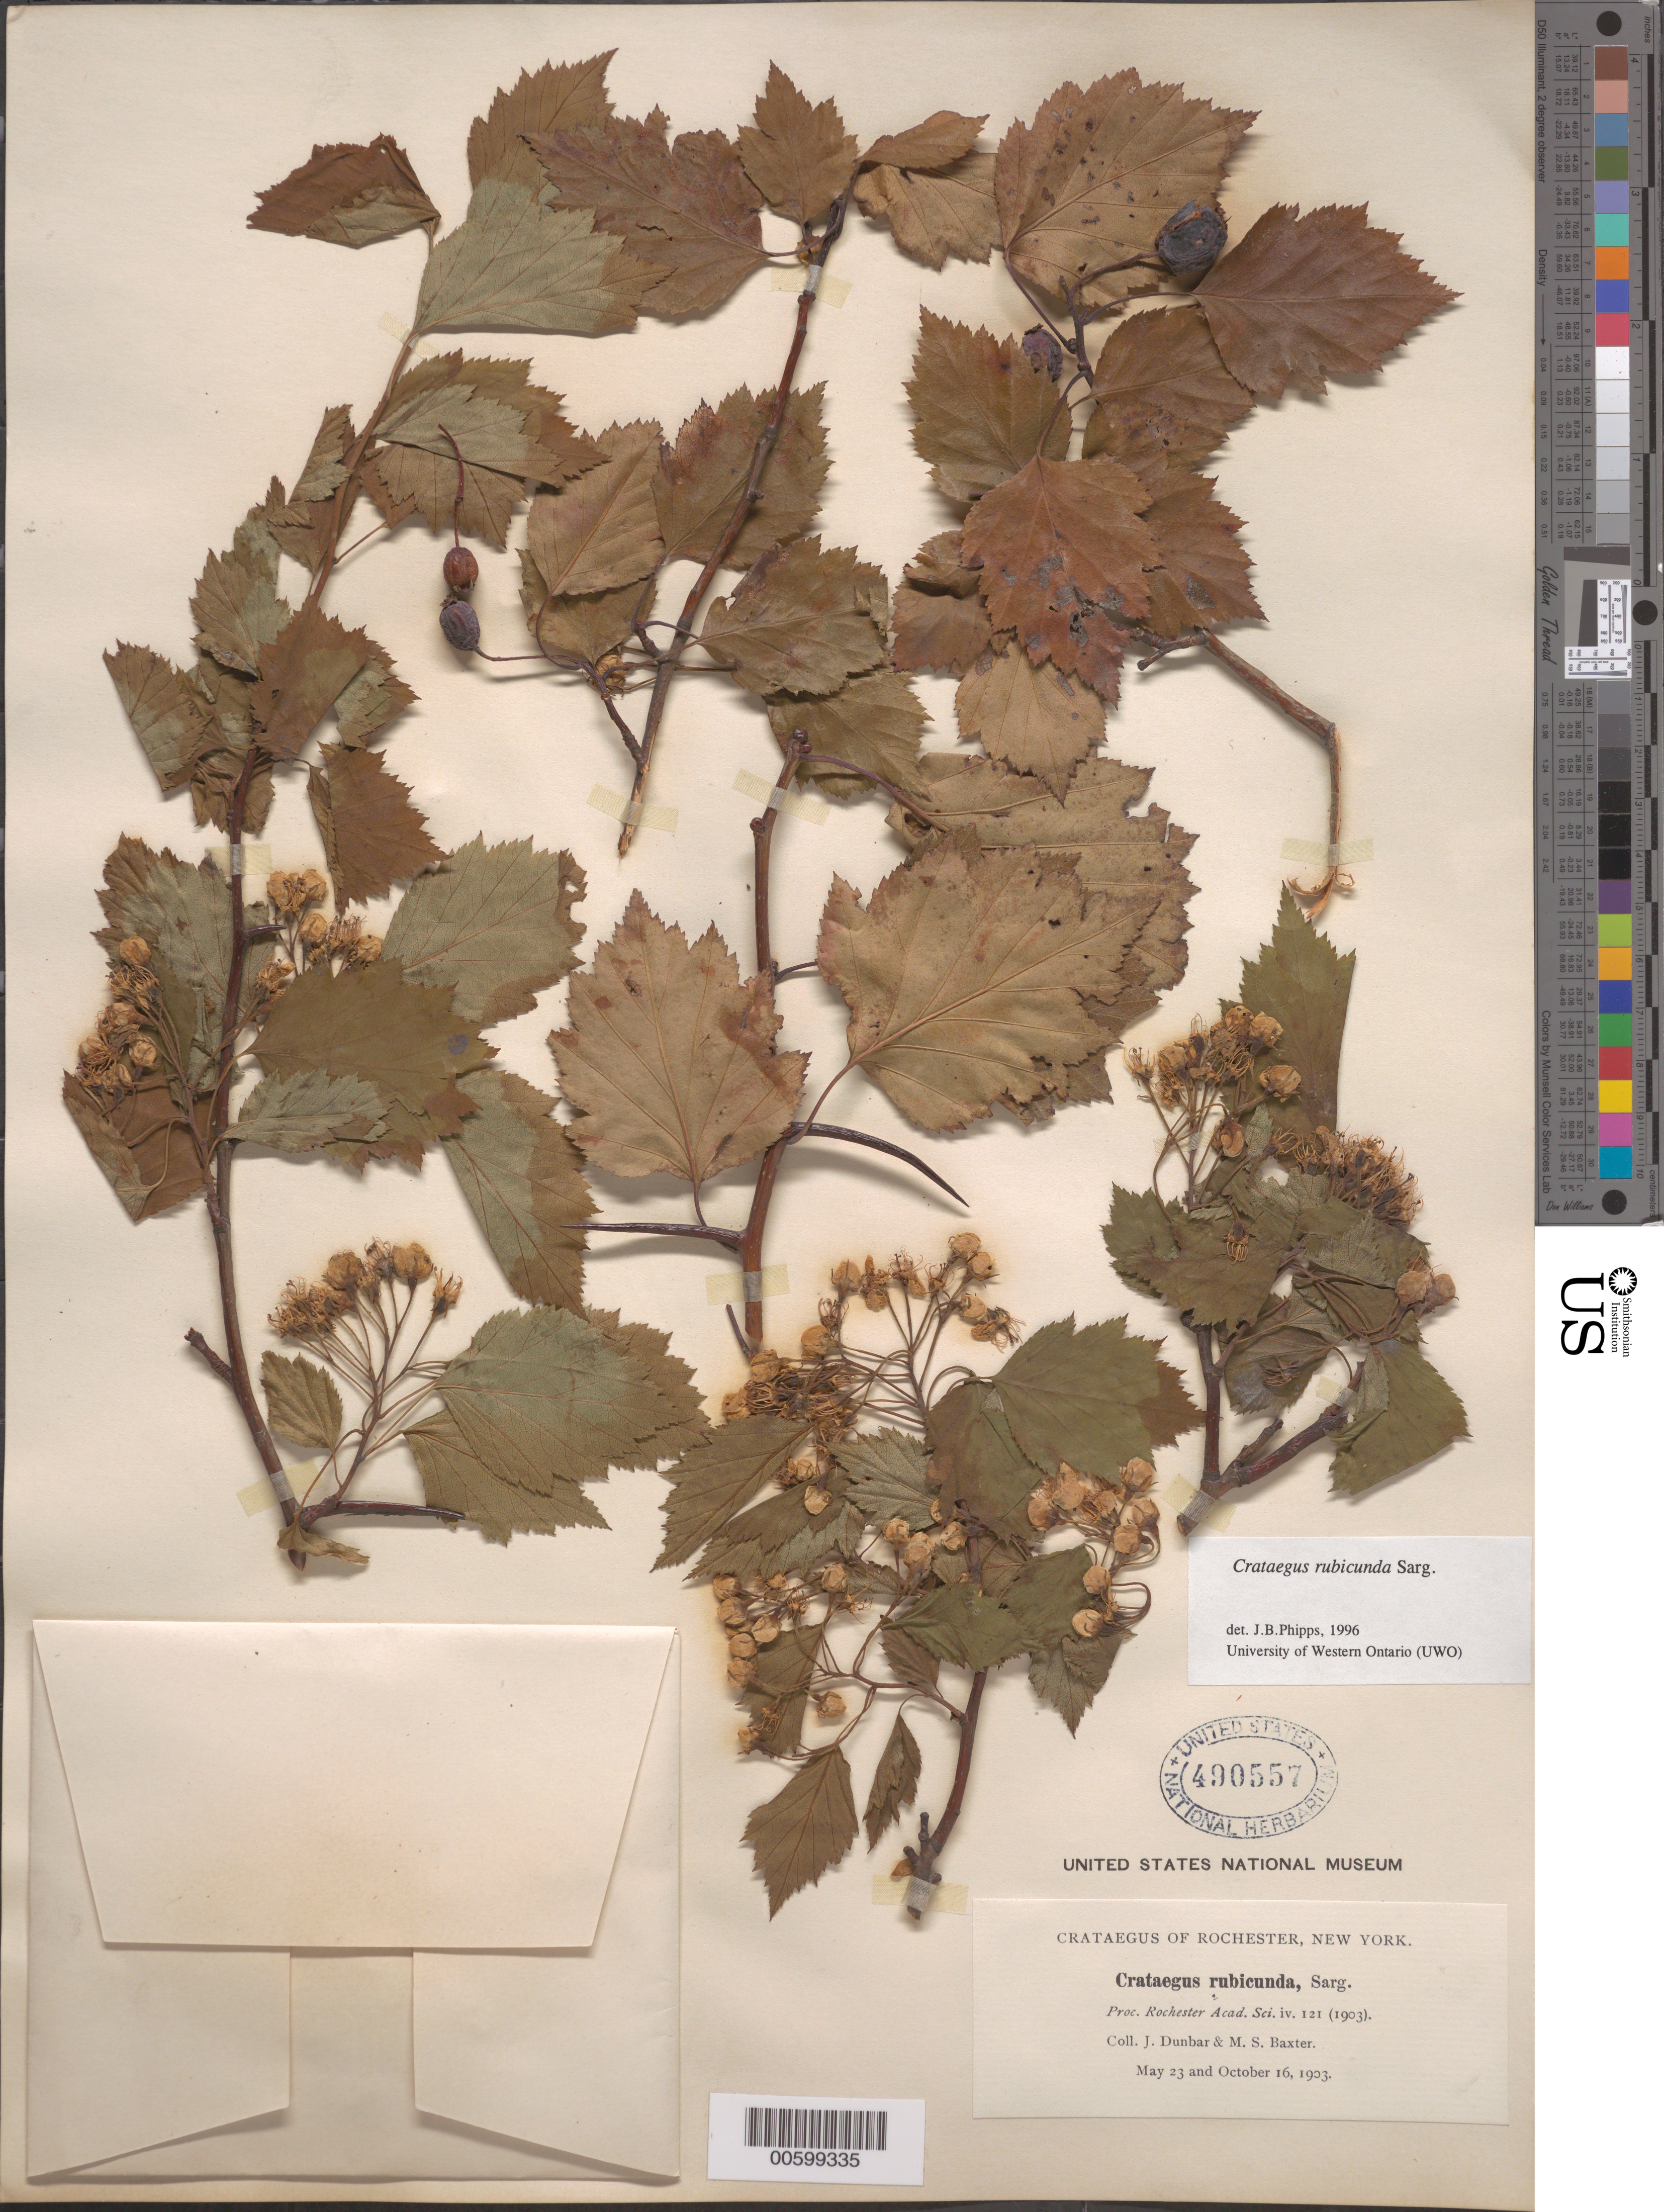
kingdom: Plantae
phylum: Tracheophyta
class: Magnoliopsida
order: Rosales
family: Rosaceae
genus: Crataegus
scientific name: Crataegus rubicunda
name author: Sarg.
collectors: J. Dunbar & M. Baxter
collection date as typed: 23 May 1903 and 16 Oct 1903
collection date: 1903-05-23,1903-10-16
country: United States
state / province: New York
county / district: Monroe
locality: Rochester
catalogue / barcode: US 490557